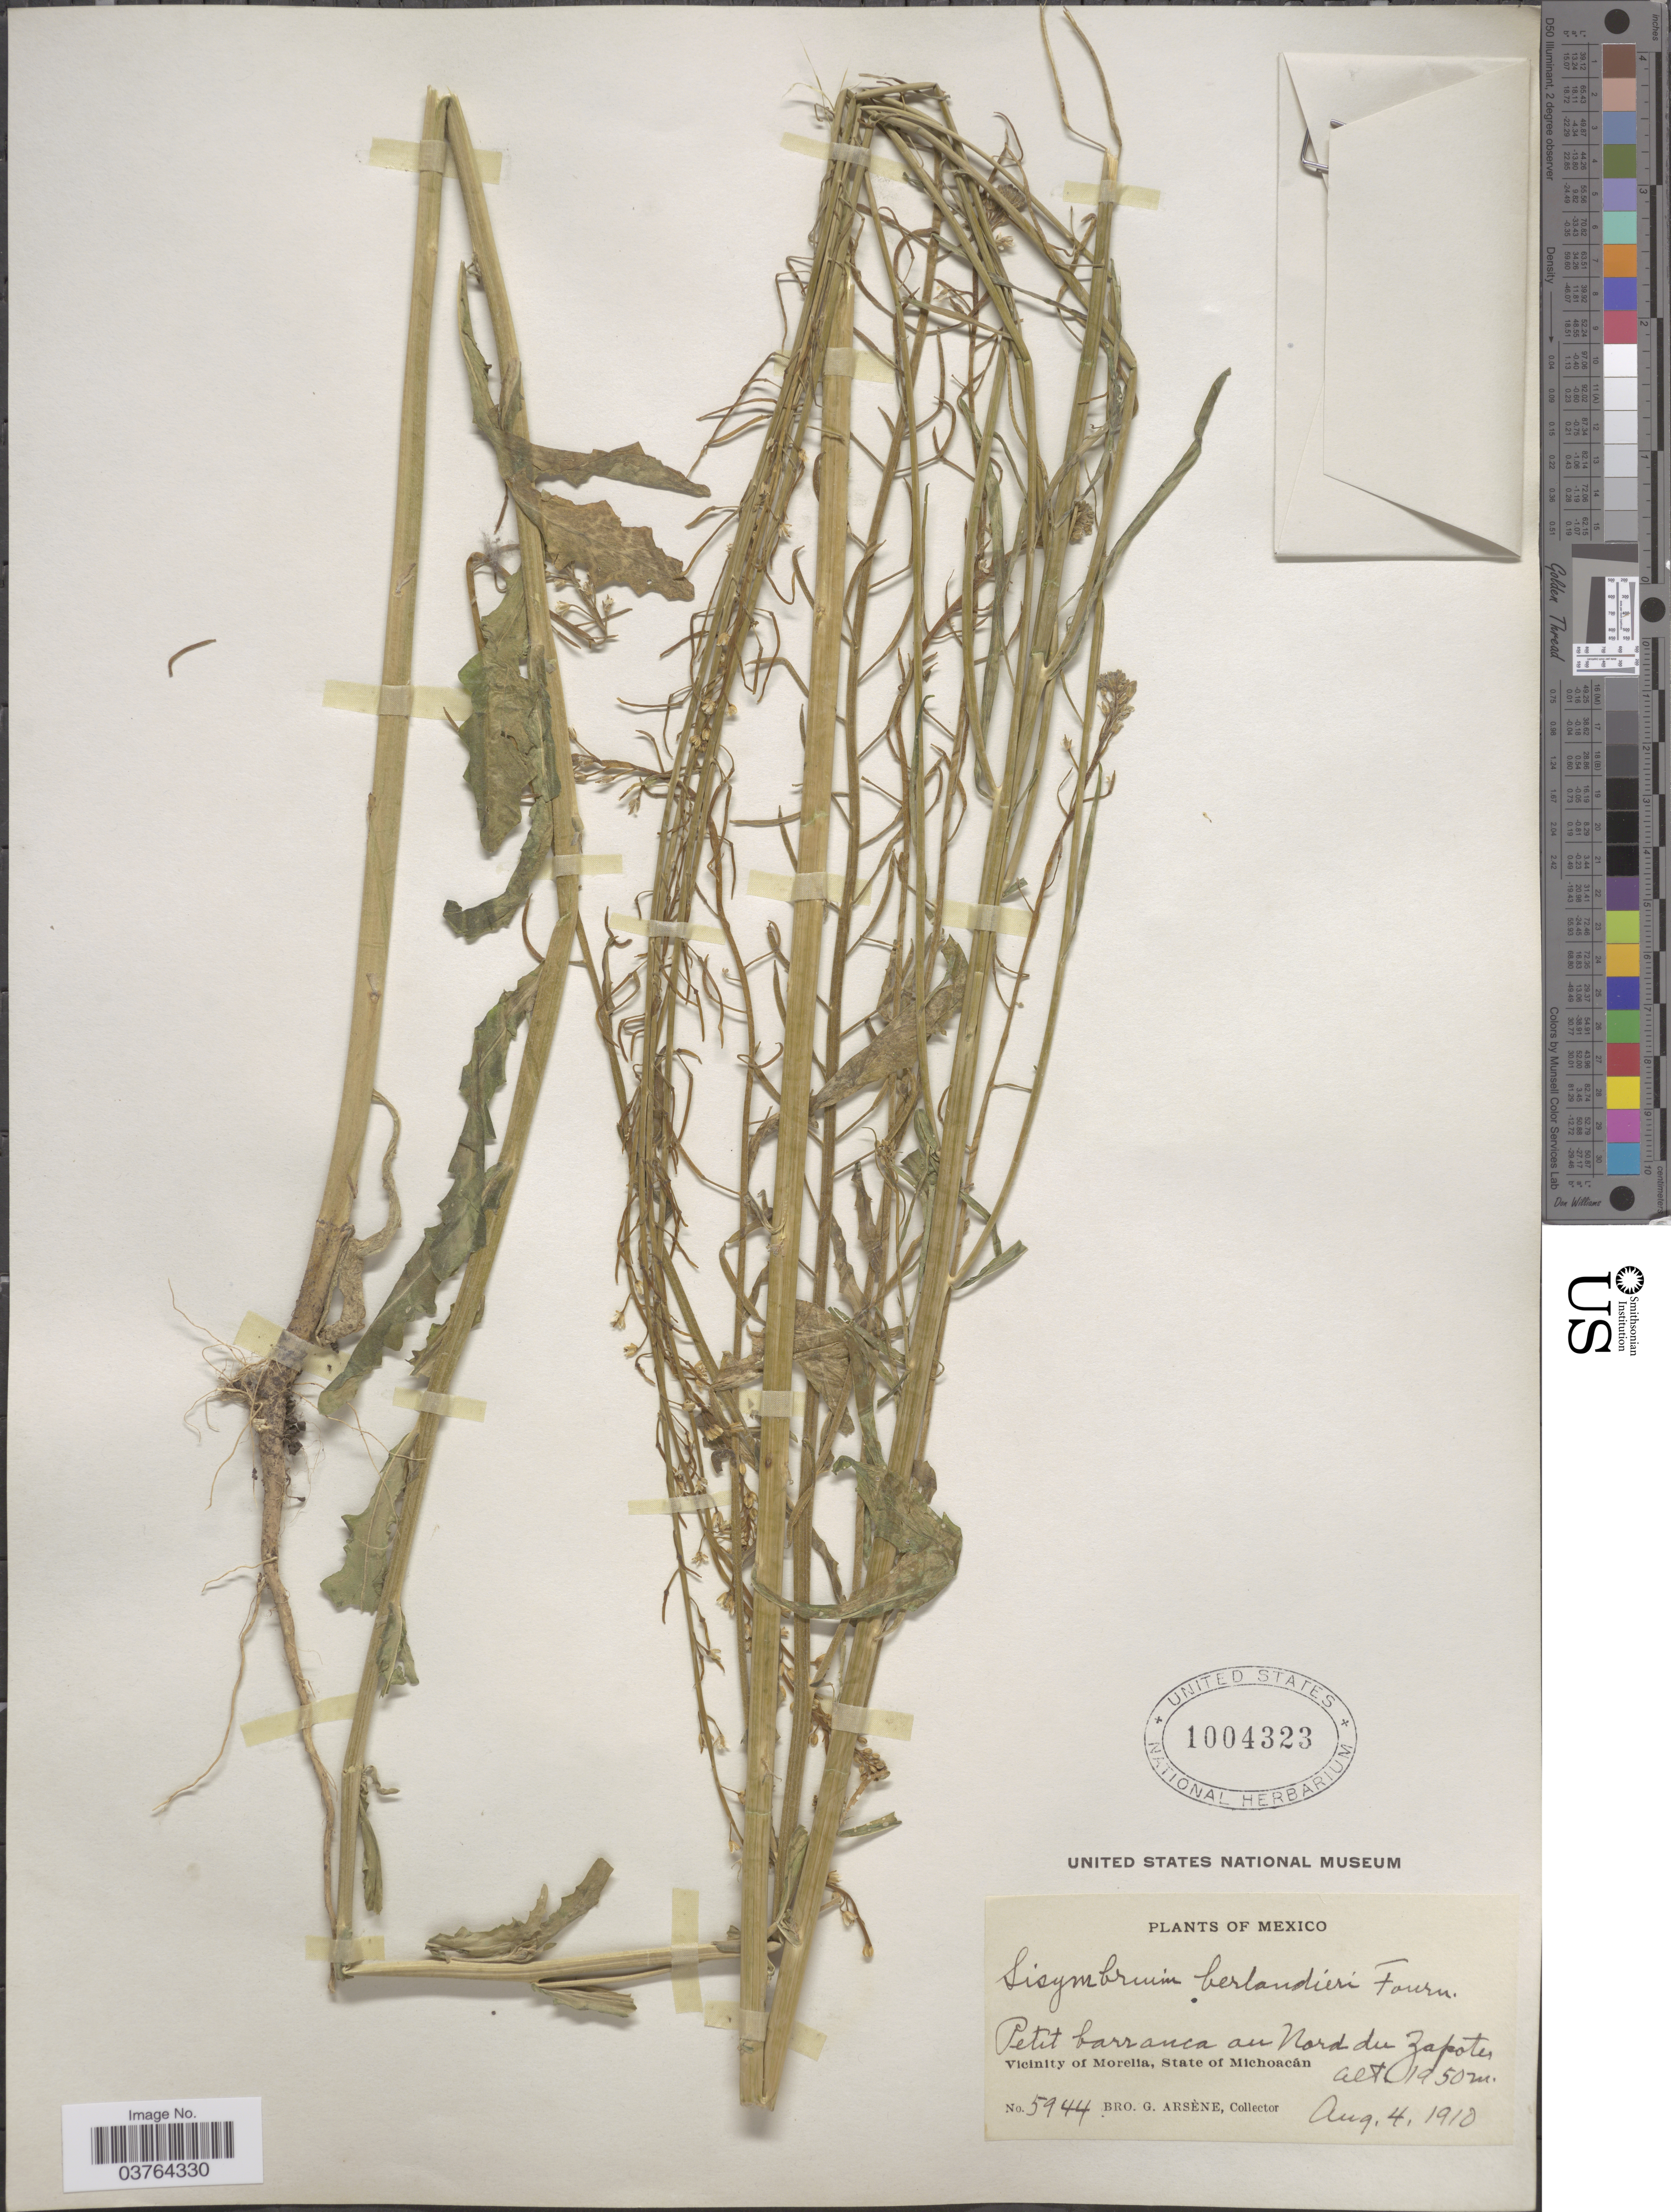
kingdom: Plantae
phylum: Tracheophyta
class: Magnoliopsida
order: Brassicales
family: Brassicaceae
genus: Halimolobos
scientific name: Halimolobos berlandieri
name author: O.E. Schulz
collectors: Bro. G. Arsène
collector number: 5944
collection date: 1910-08-04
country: Mexico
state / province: Michoacán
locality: Petit barranca au Nord du Zapotes. Vicinity of Morelia.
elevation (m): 1950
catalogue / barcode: US 1004323